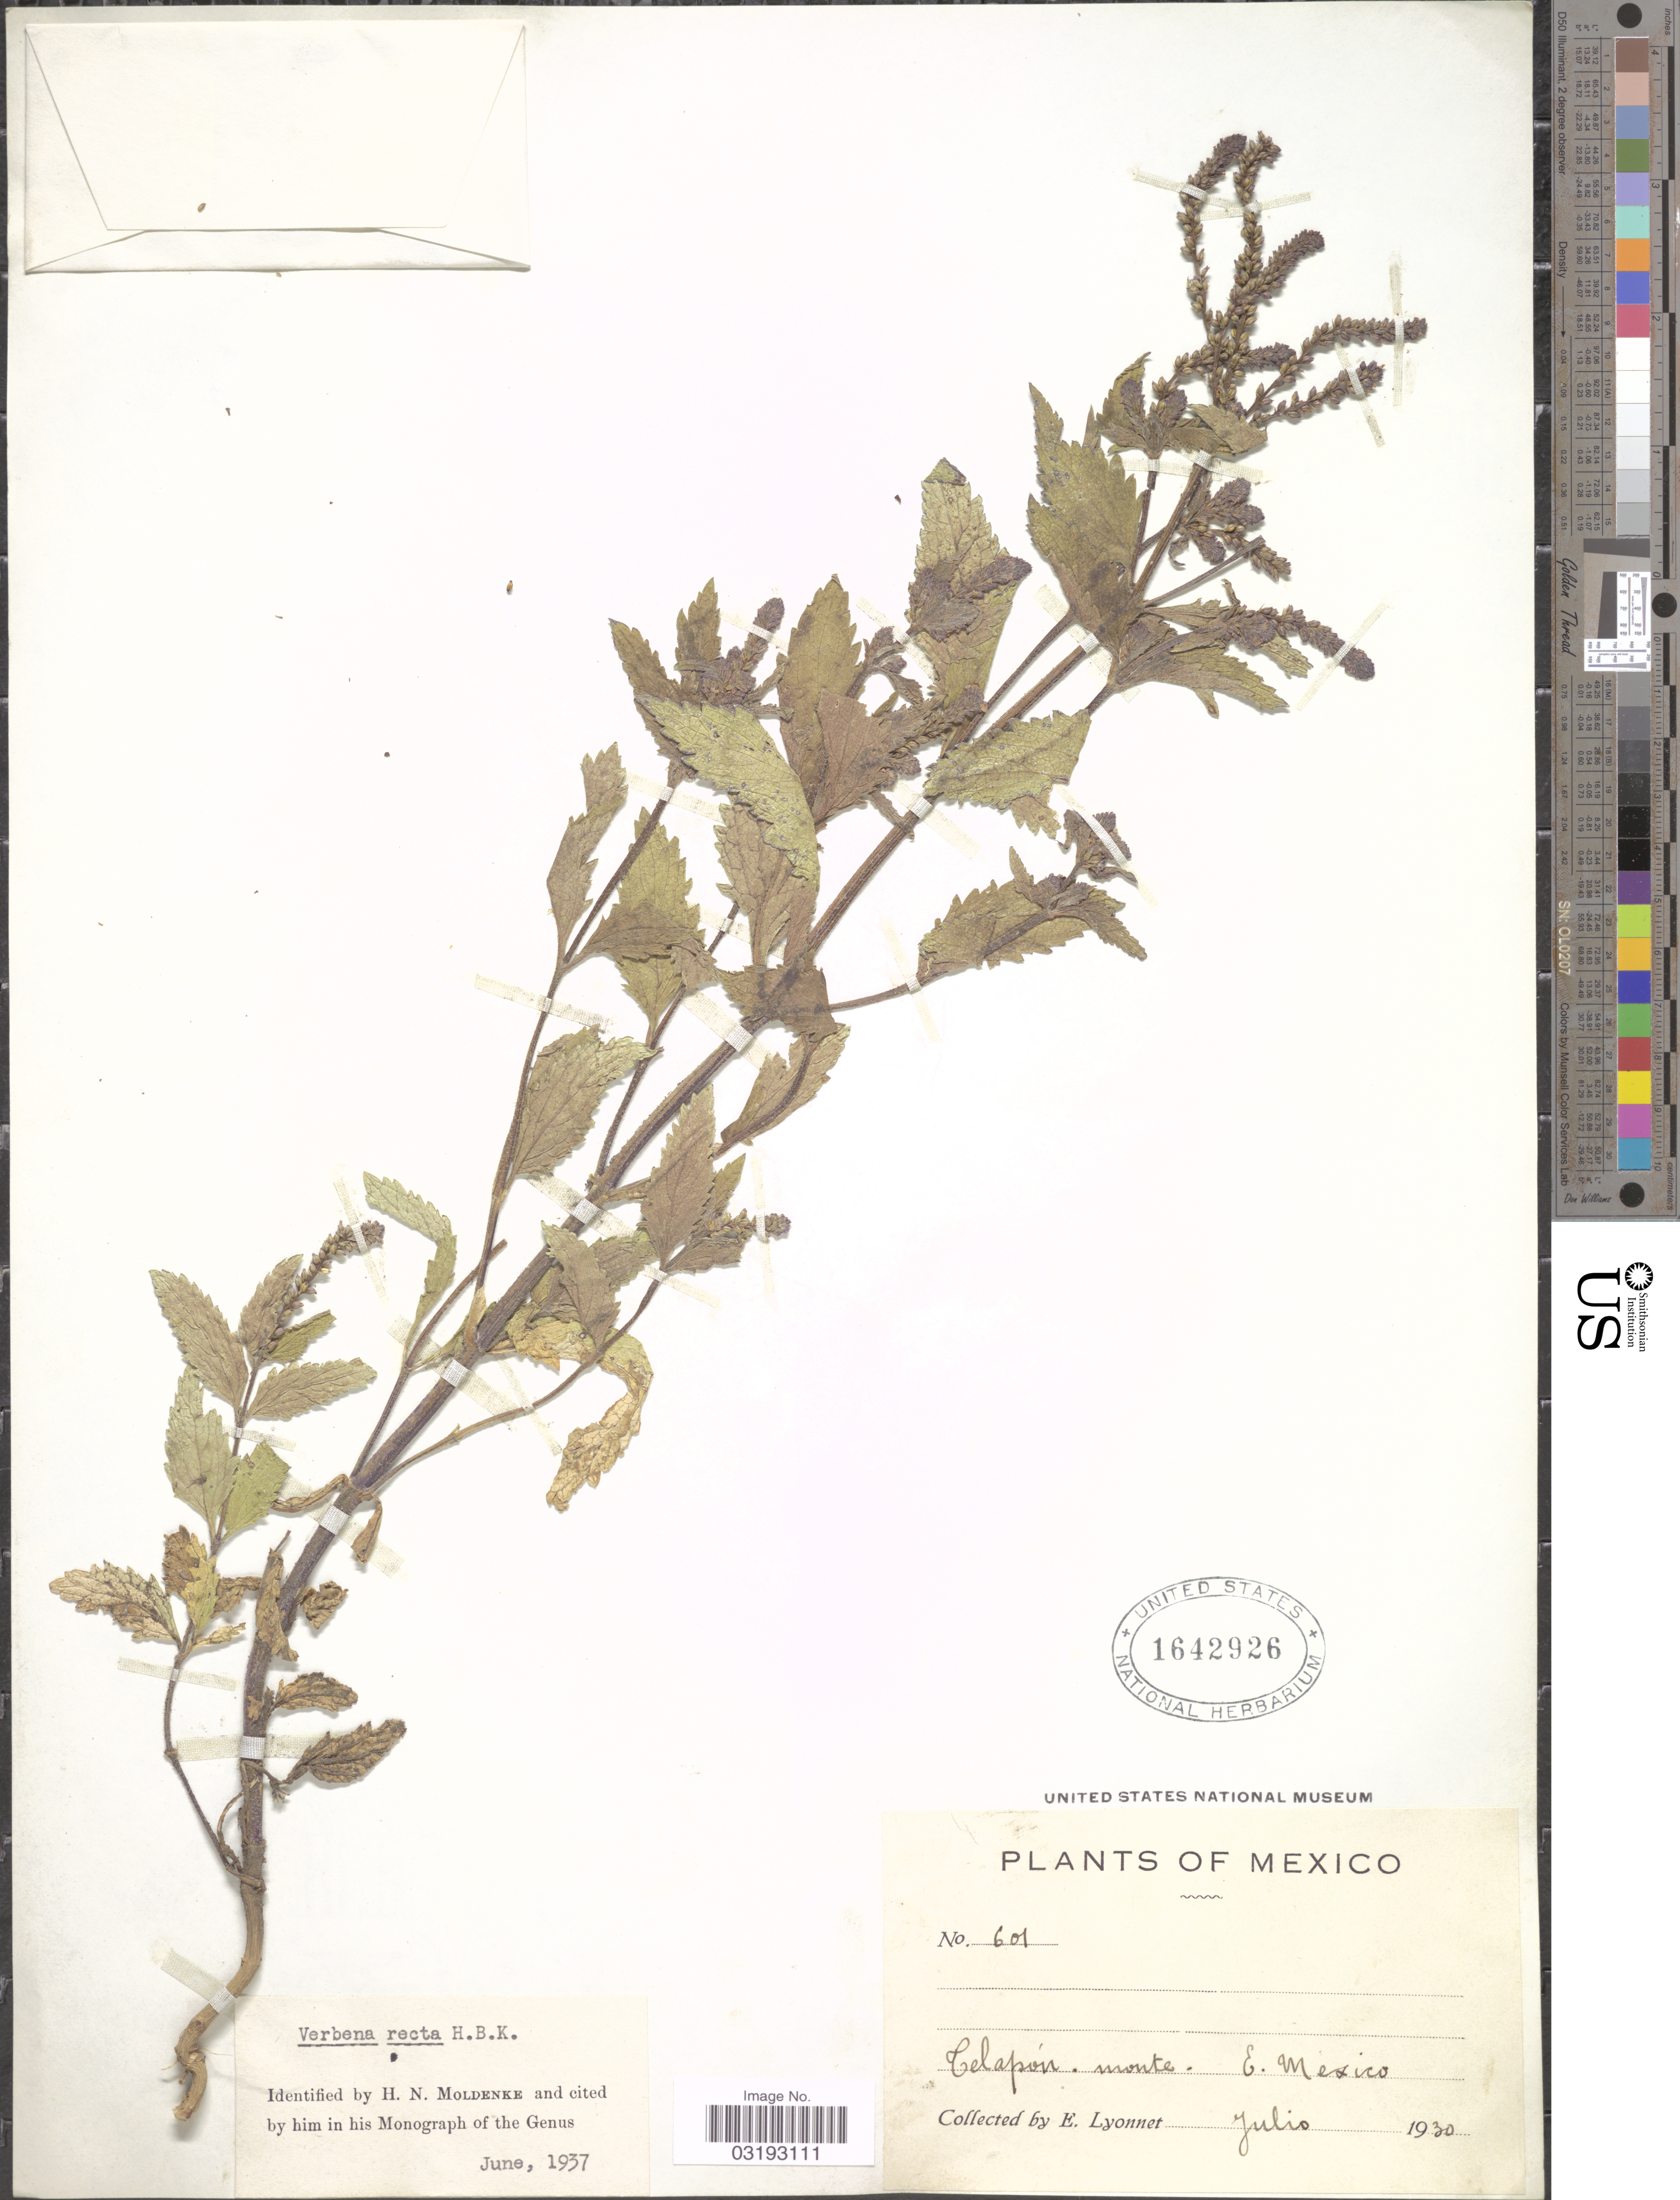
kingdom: Plantae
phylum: Tracheophyta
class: Magnoliopsida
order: Lamiales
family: Verbenaceae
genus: Verbena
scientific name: Verbena recta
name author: Kunth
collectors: E. Lyonnet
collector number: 601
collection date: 1930-07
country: Mexico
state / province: México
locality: Telapón. Monte. E. Mexico.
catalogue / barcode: US 1642926